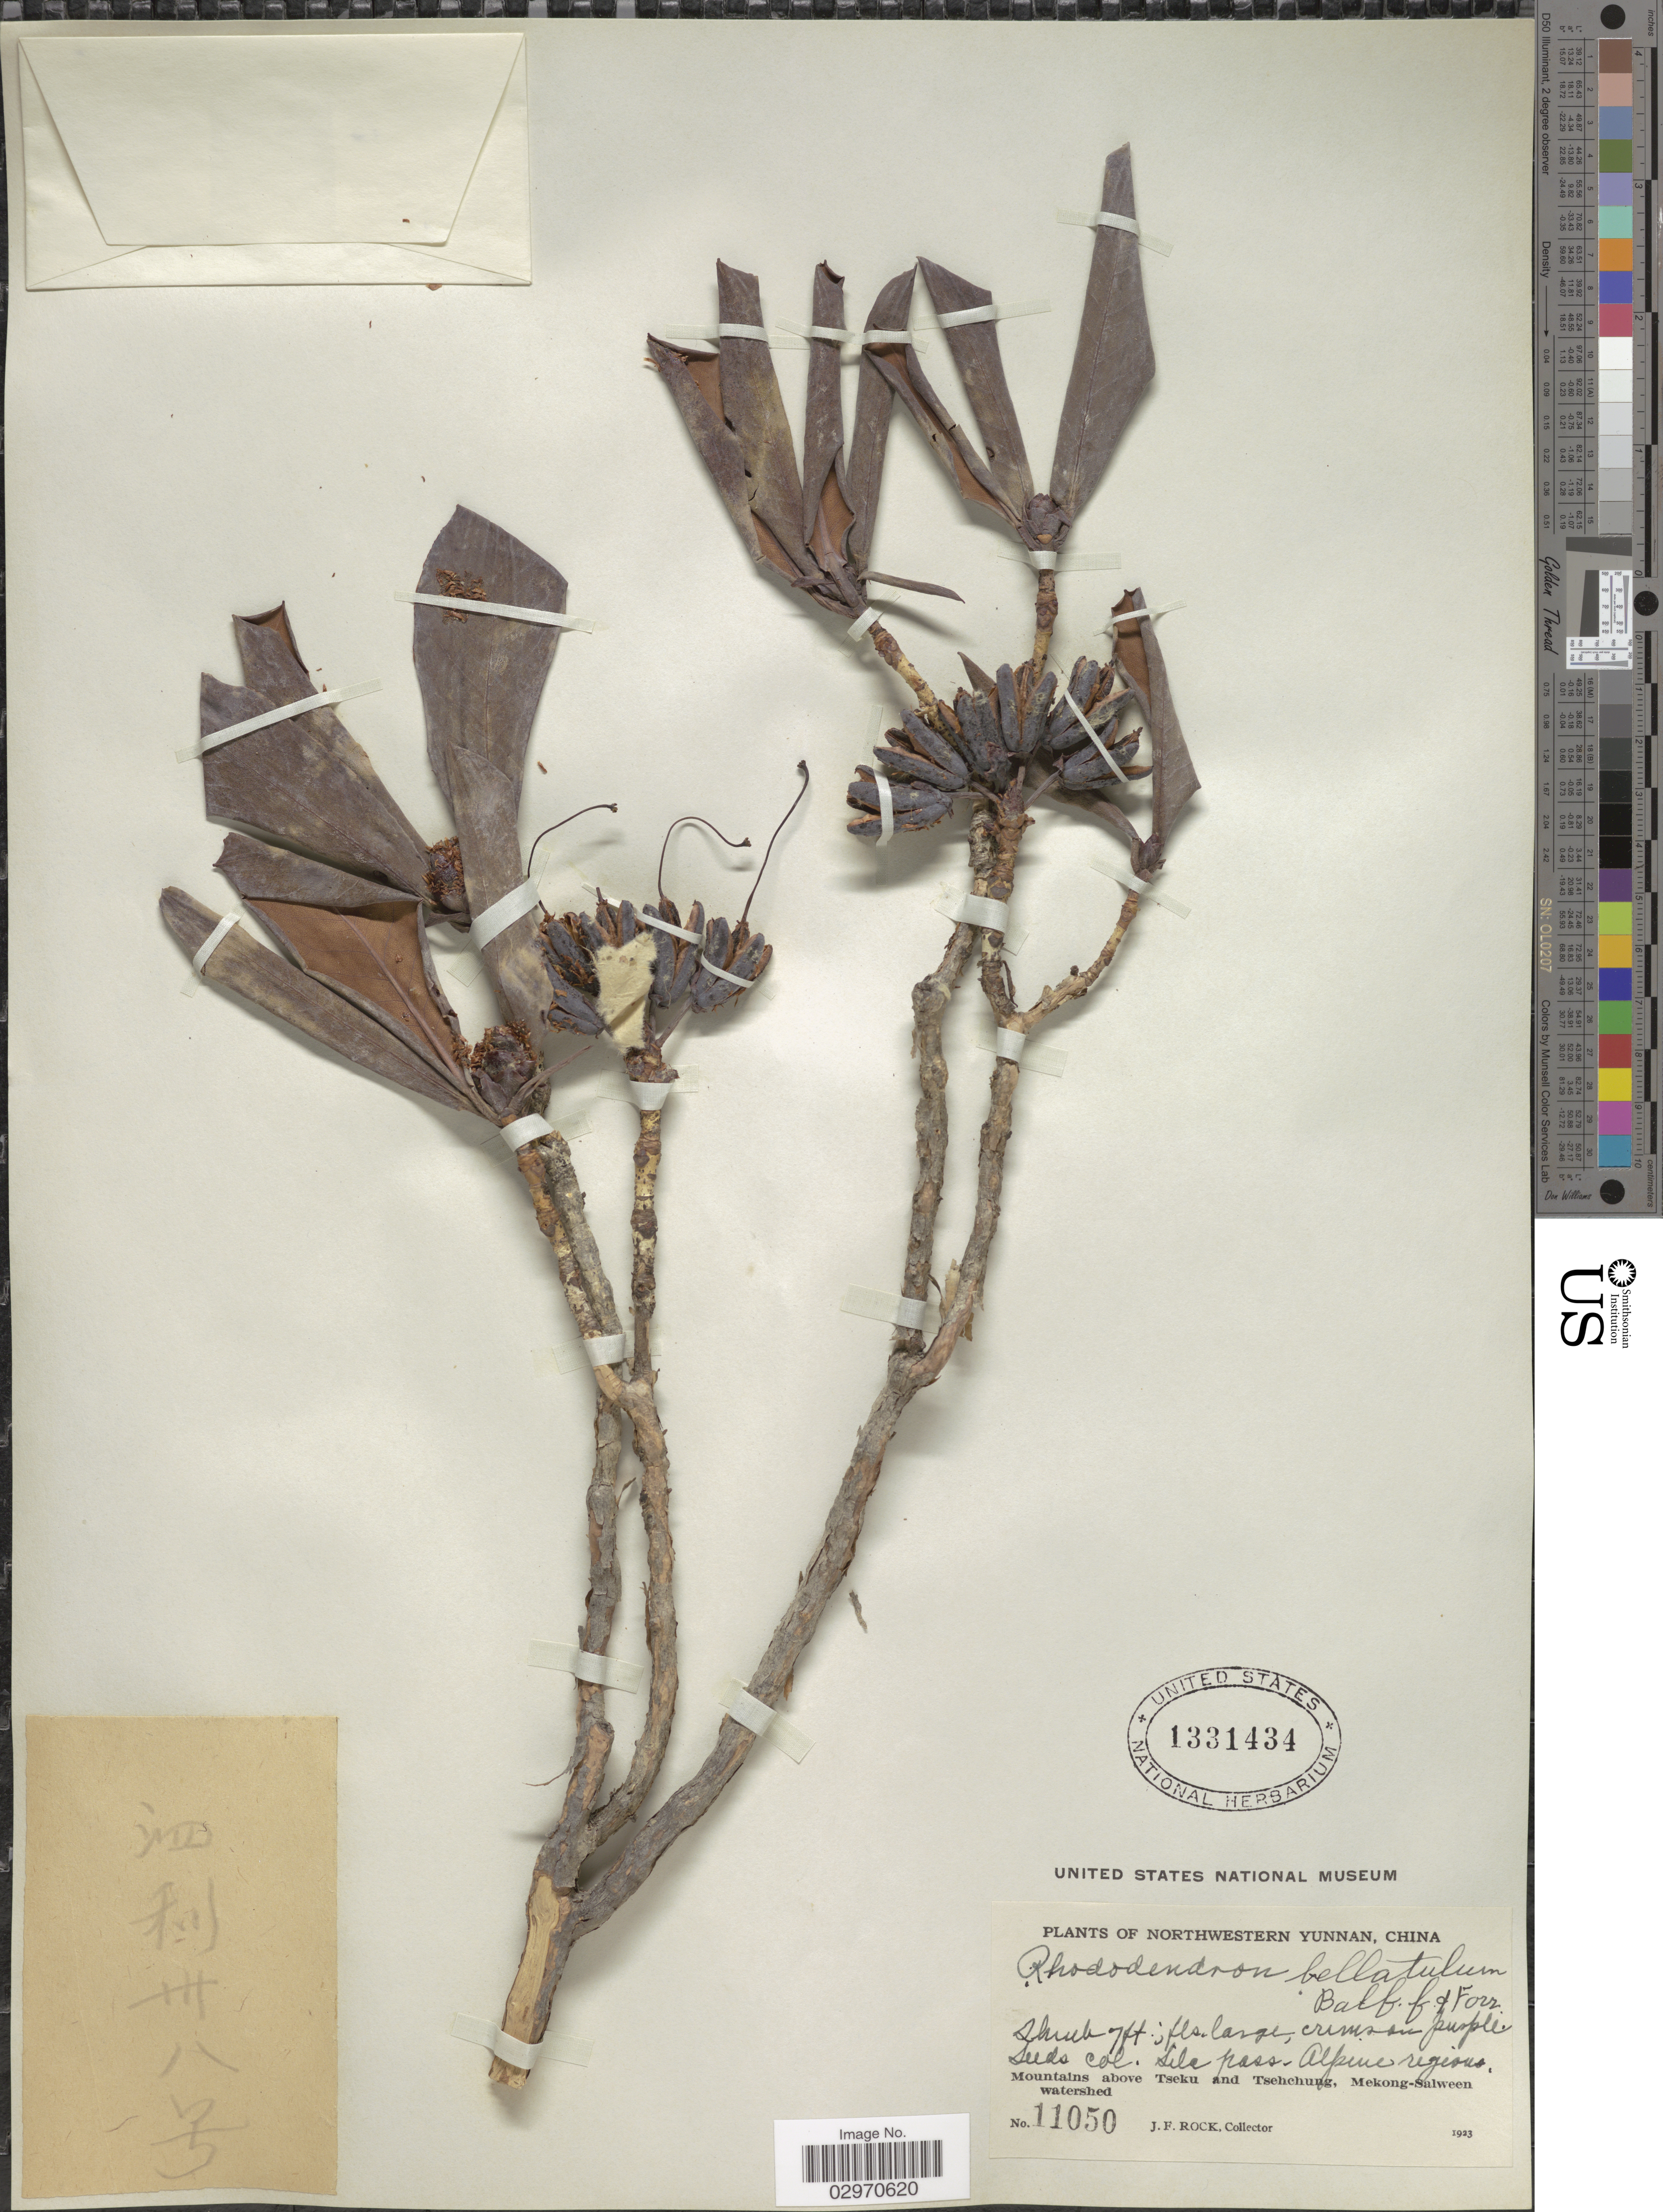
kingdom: Plantae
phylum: Tracheophyta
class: Magnoliopsida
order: Ericales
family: Ericaceae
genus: Rhododendron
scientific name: Rhododendron eclecteum var. bellatulum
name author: Tagg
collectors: J. Rock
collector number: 11050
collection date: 1923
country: China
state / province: Yunnan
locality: Northwestern Yunnan. Sila pass, Alpine regions. Mountains above Tseku and Tsehchung, Mekong-Salween watershed.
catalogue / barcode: US 1331434